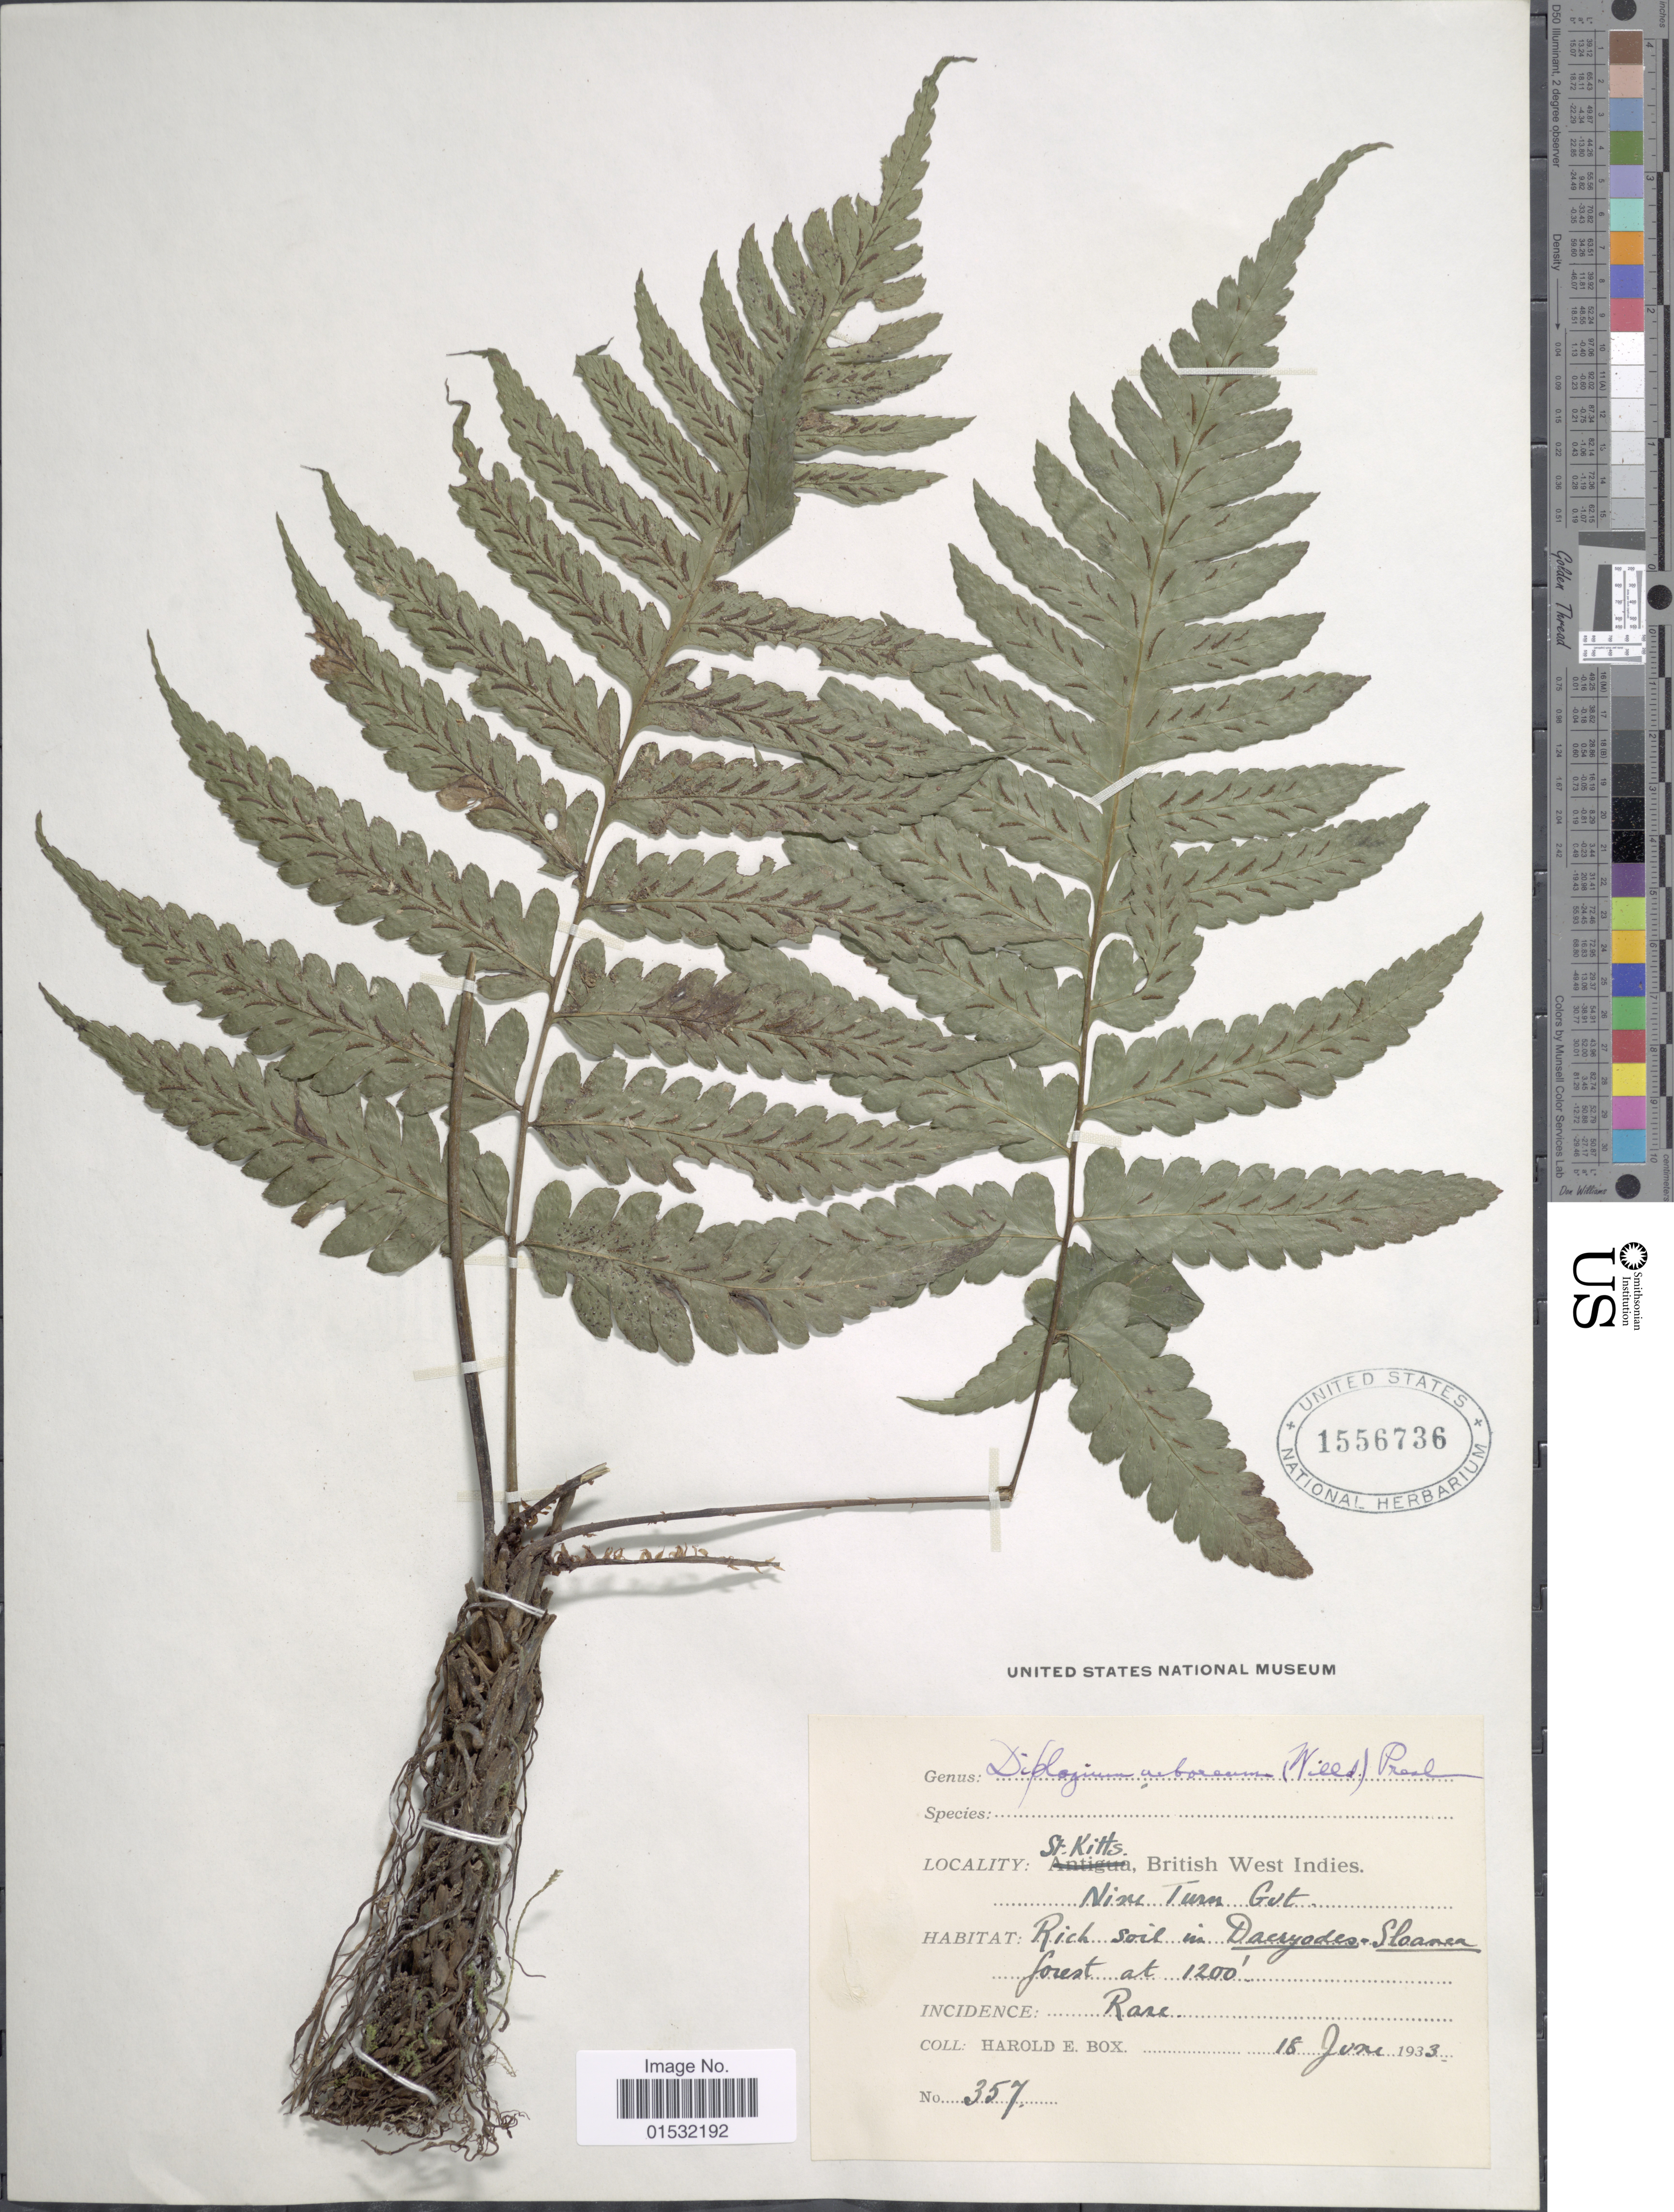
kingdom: Plantae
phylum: Tracheophyta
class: Polypodiopsida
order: Polypodiales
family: Athyriaceae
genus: Diplazium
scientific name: Diplazium cristatum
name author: (Desr.) Alston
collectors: H. E. Box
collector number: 357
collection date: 1933-06-18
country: St. Christopher-Nevis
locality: St. Kitts, British West Indies. Nine Turn Gut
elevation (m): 366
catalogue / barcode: US 1556736